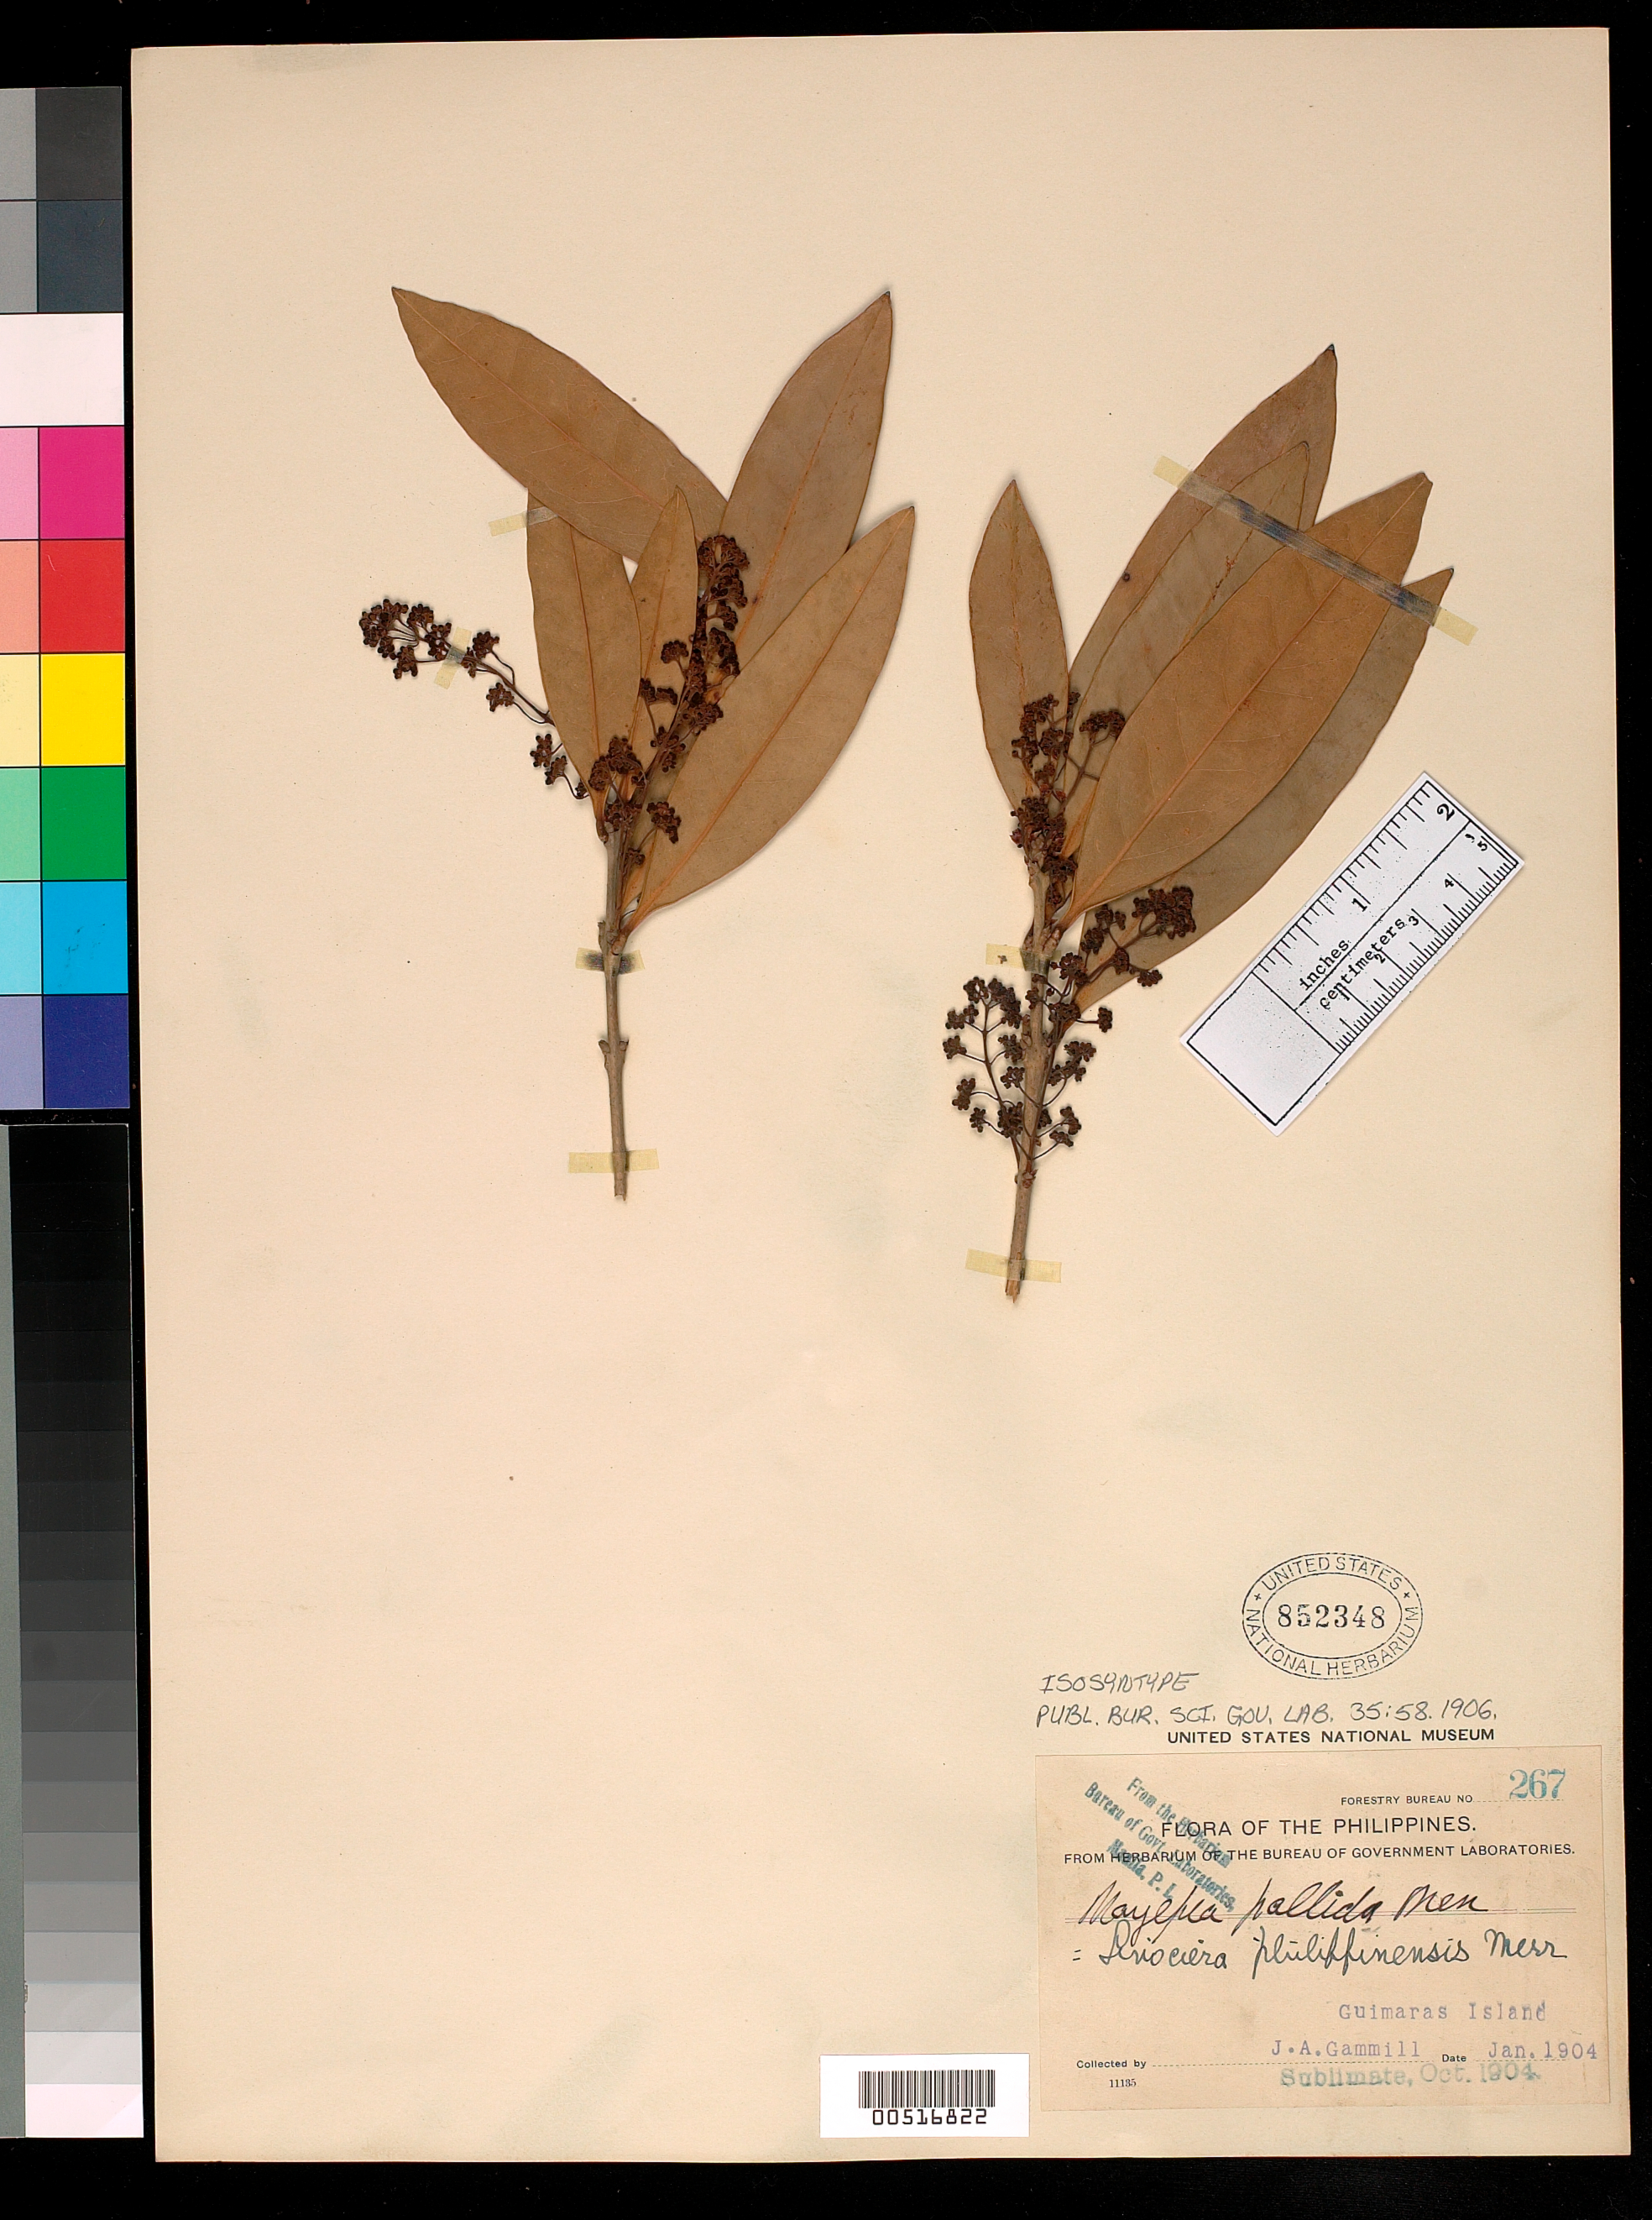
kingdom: Plantae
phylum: Tracheophyta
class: Magnoliopsida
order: Lamiales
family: Oleaceae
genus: Mayepea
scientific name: Mayepea pallida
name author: Merr.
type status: Isosyntype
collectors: J. Gammill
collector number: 267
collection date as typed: Jan 1904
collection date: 1904-01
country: Philippines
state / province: Western Visayas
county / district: Iloilo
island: Guimaras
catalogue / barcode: US 852348